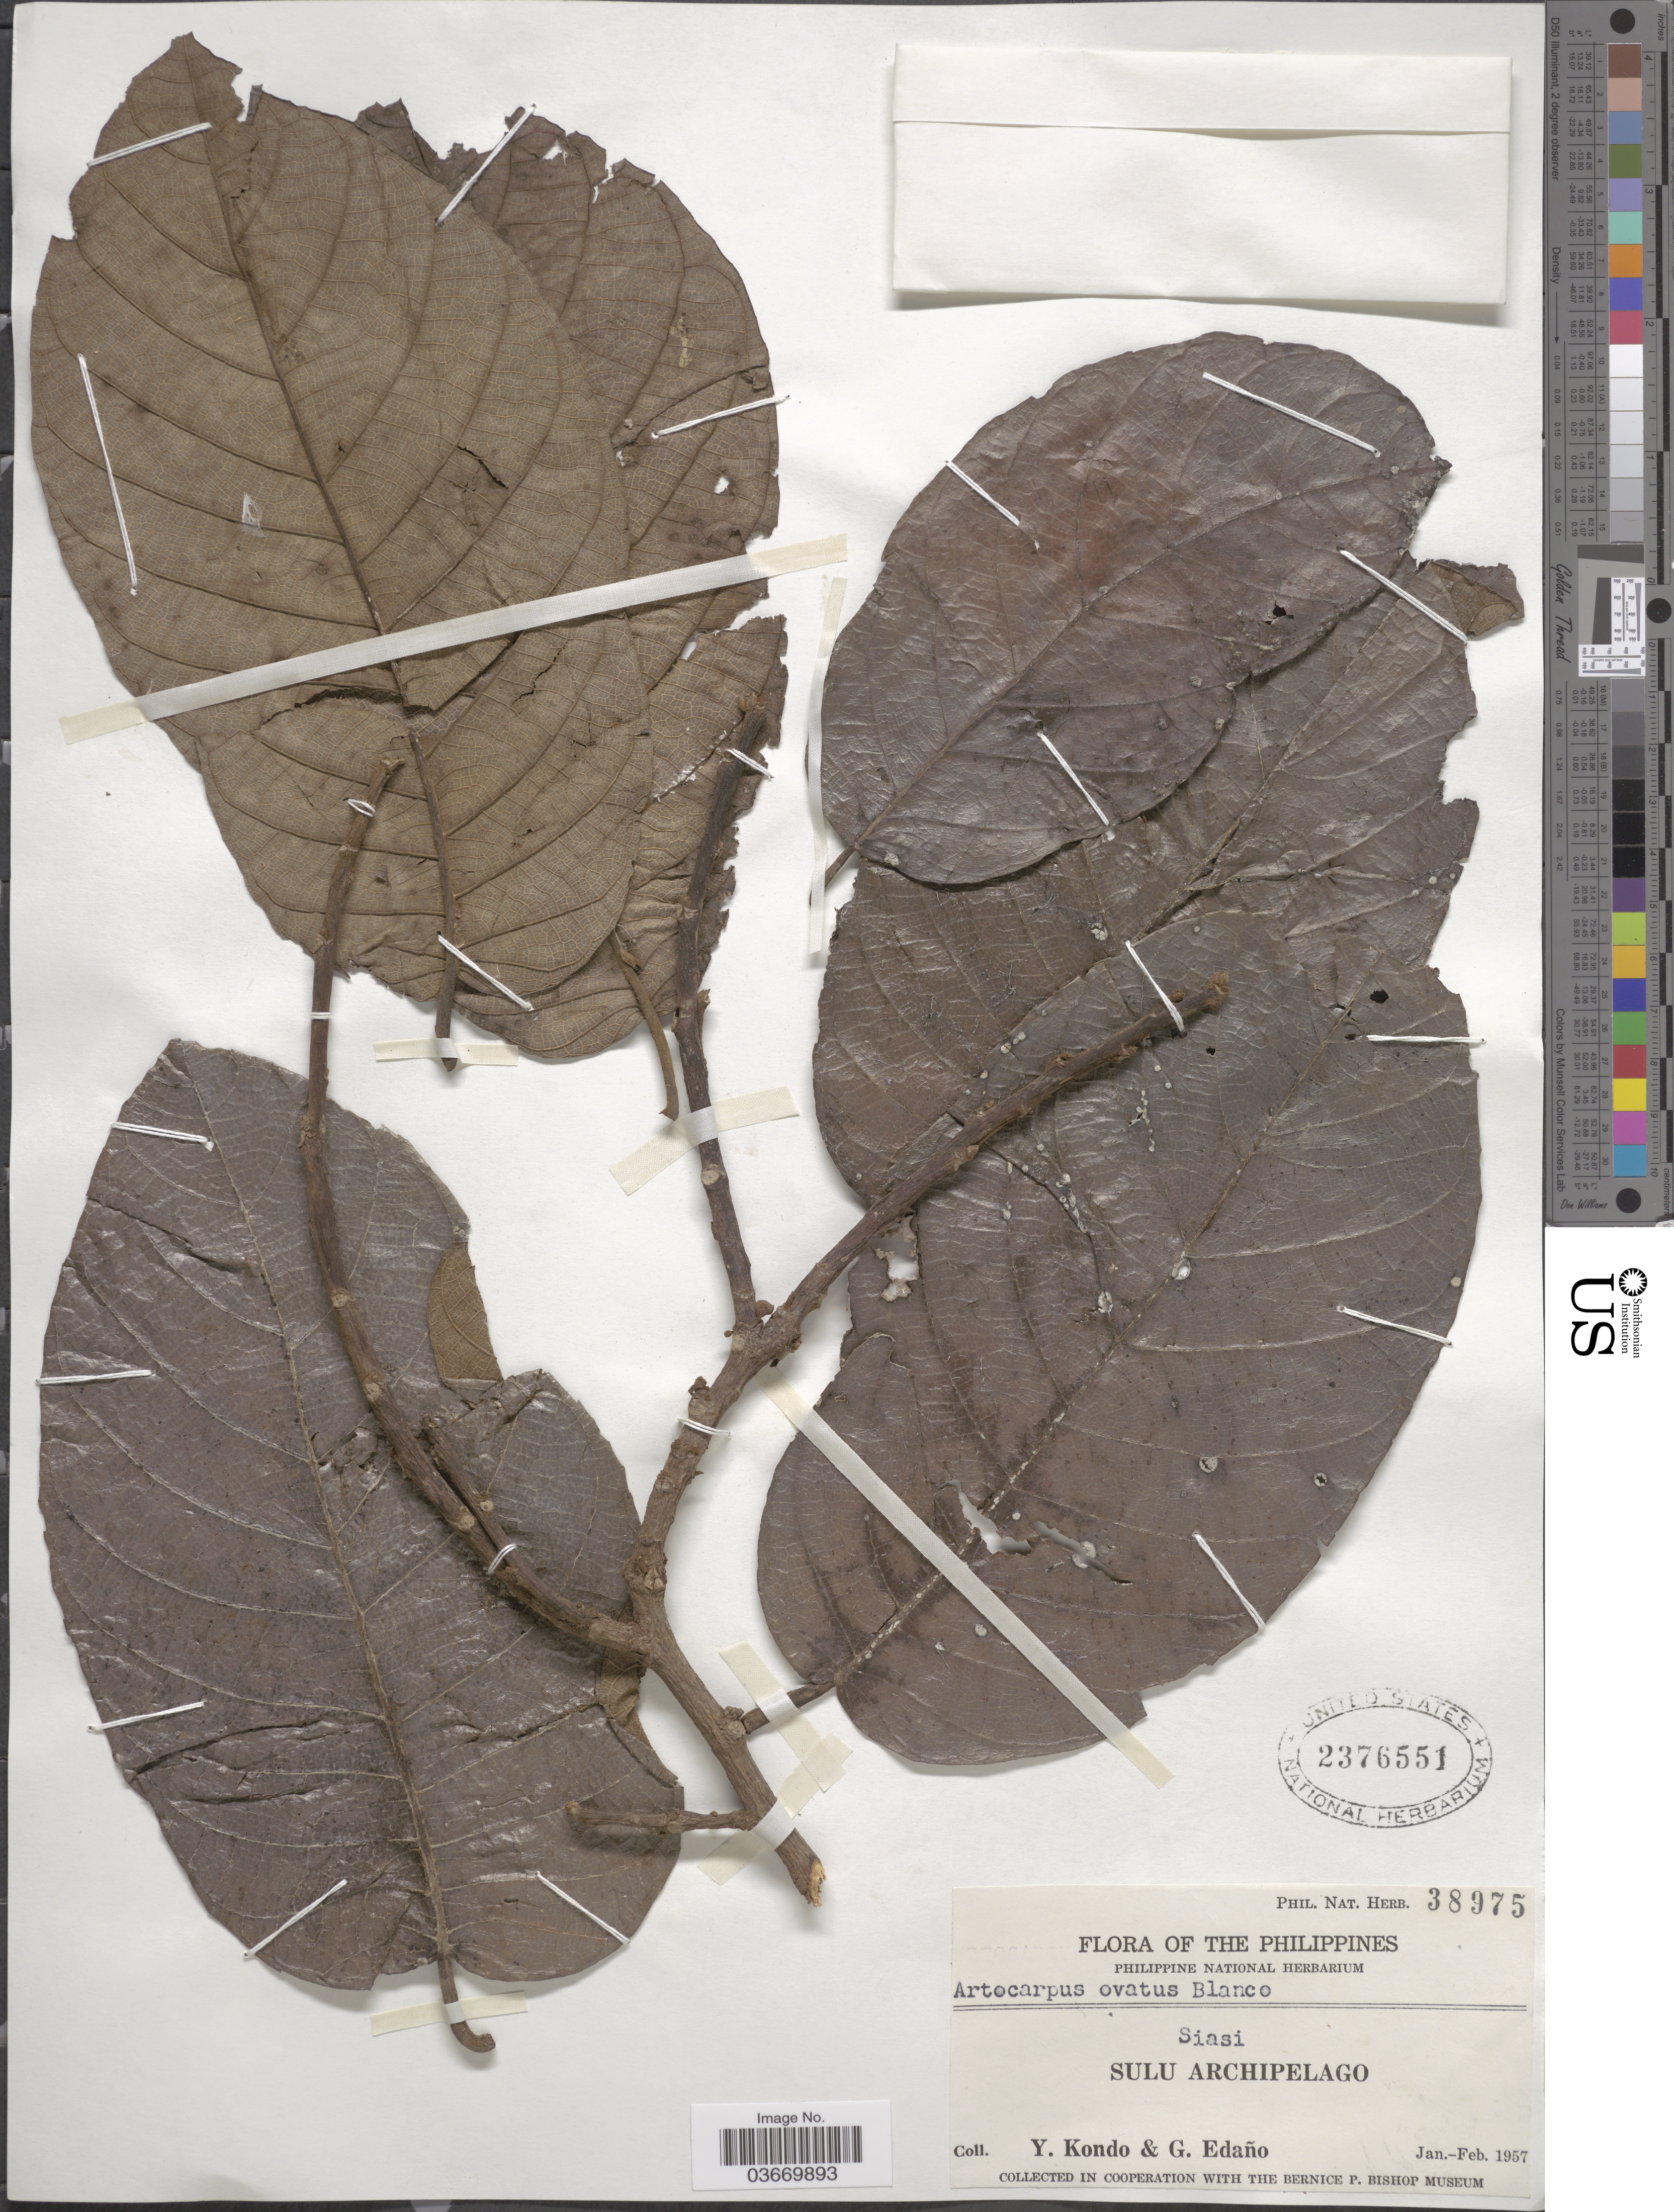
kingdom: Plantae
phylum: Tracheophyta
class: Magnoliopsida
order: Rosales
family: Moraceae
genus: Artocarpus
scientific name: Artocarpus ovatus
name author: Blanco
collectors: Y. Kondo & G. Edaño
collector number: Phil. Nat. Herb. 38975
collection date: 1957-01/1957-02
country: Philippines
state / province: Muslim Mindanao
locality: Siasi. Sulu Archipelago.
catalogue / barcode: US 2376551